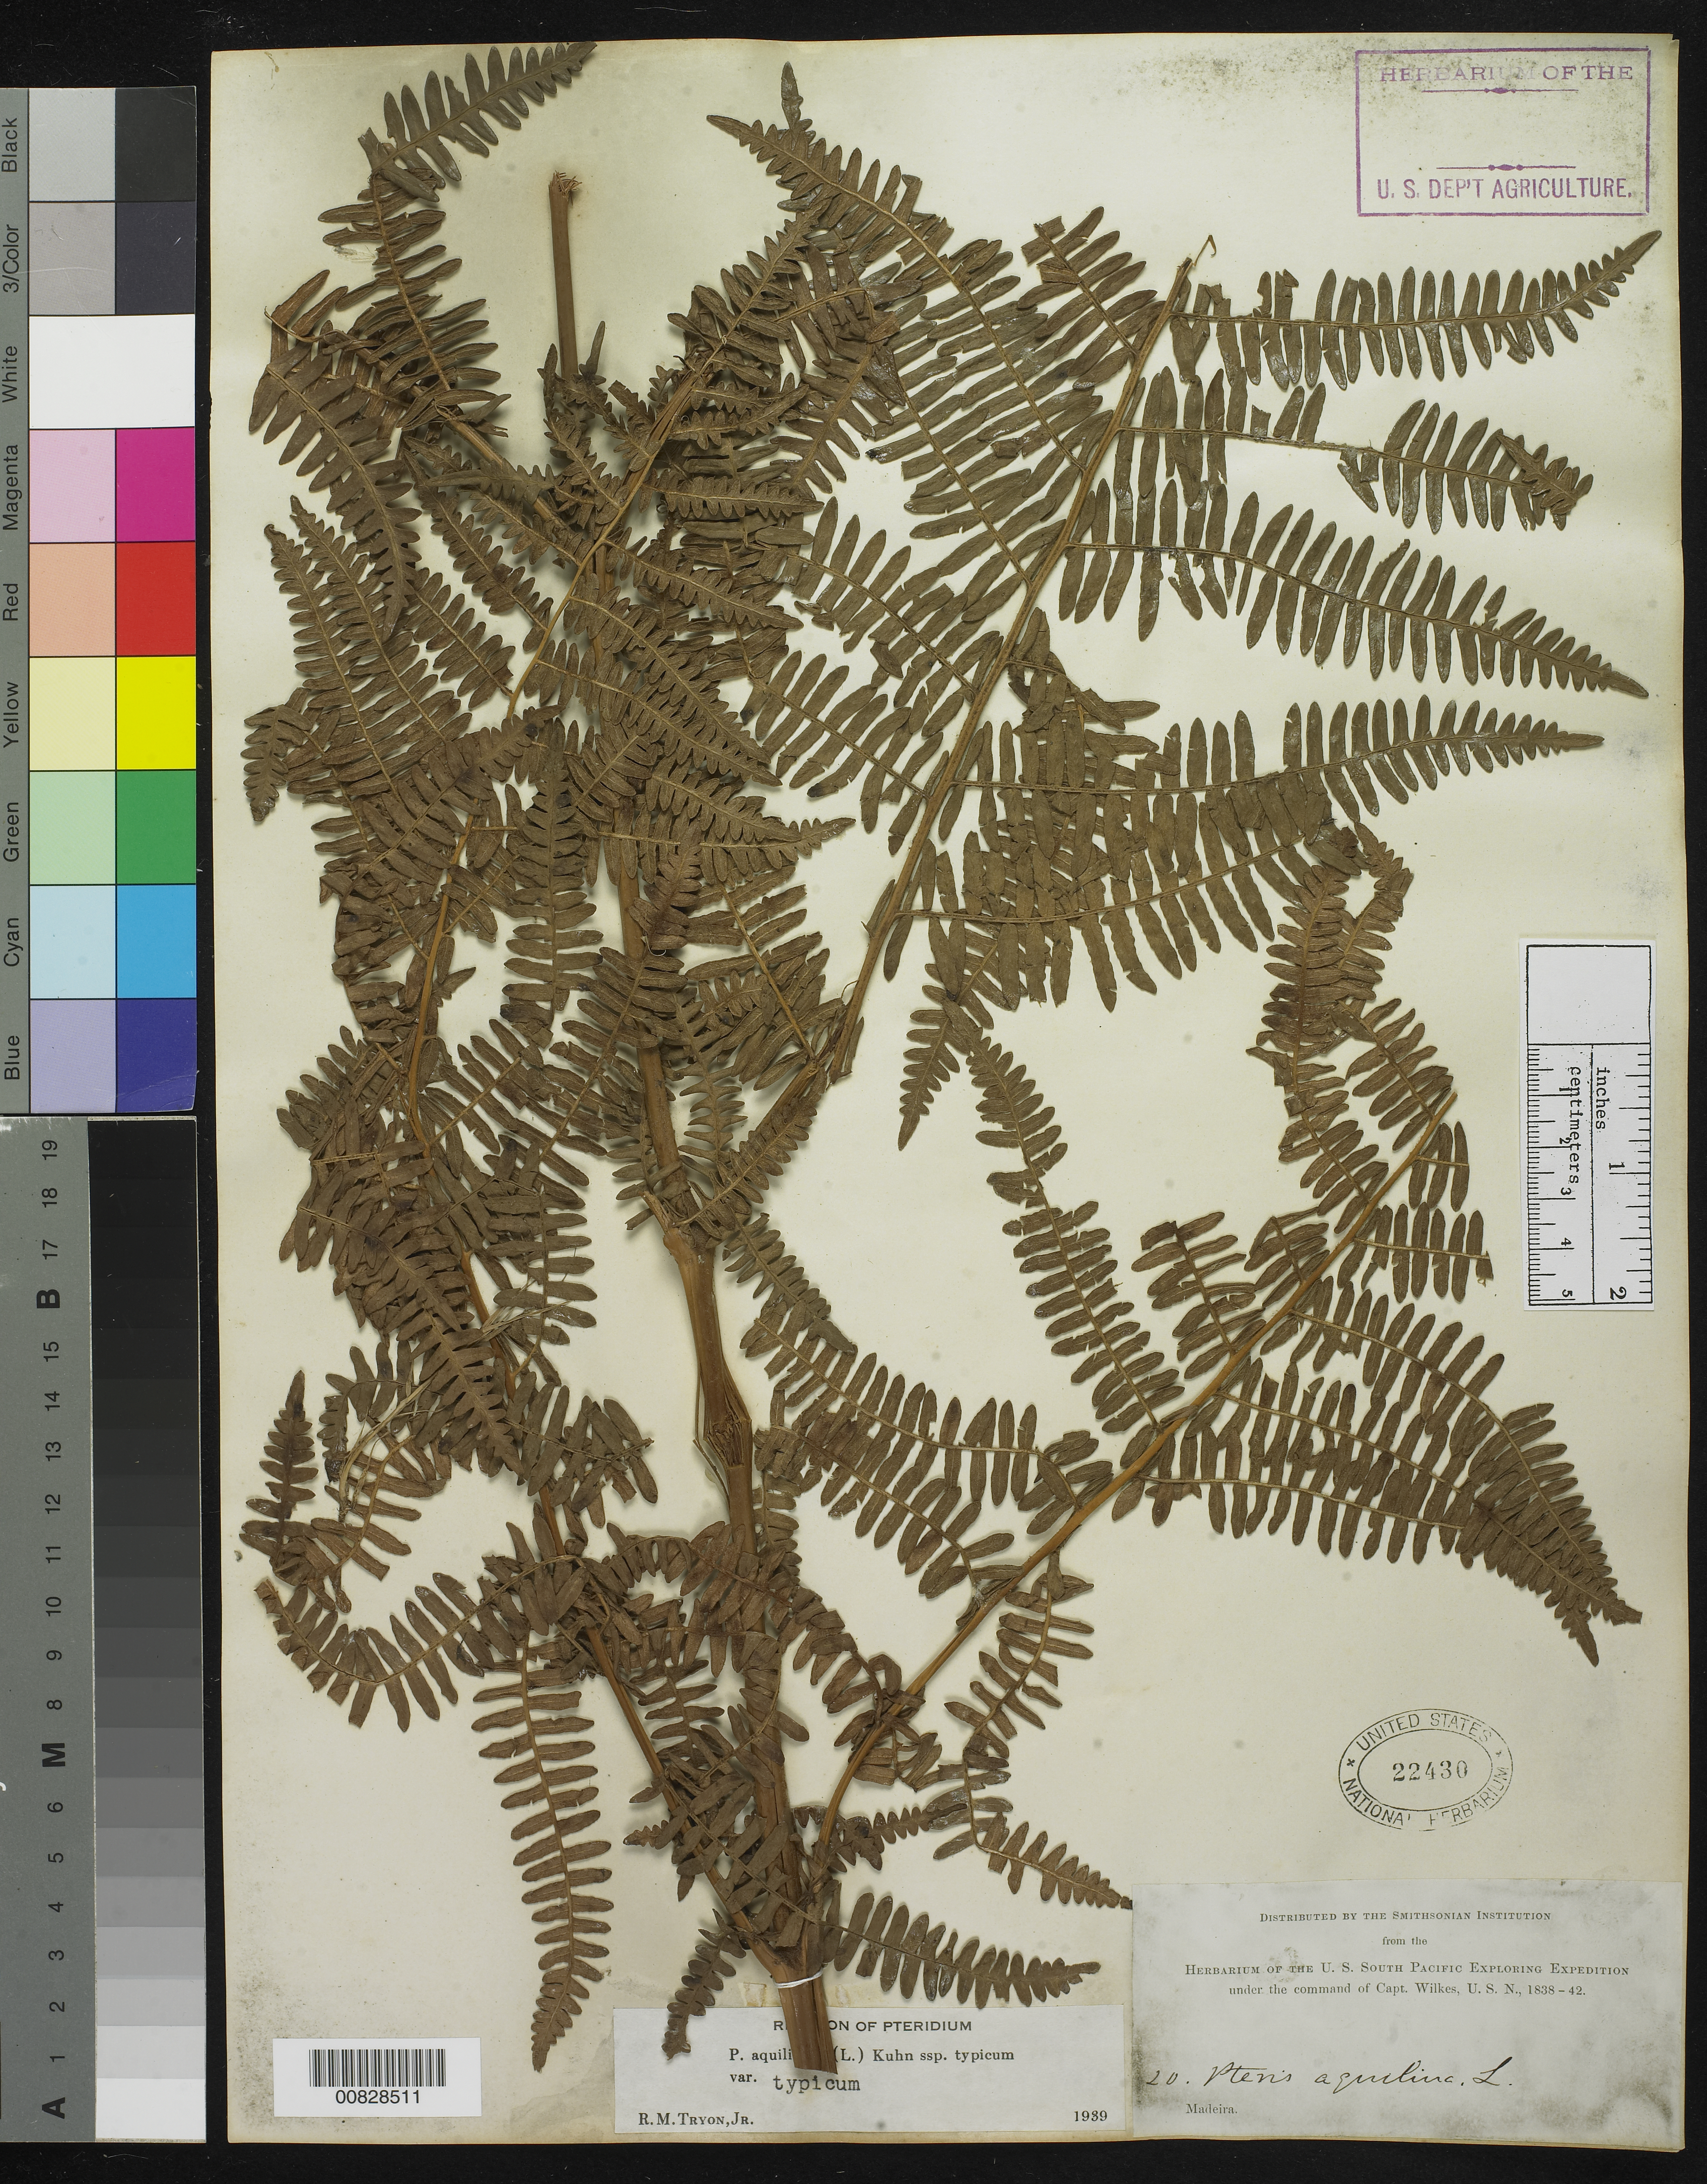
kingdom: Plantae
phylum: Tracheophyta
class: Polypodiopsida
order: Polypodiales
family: Dennstaedtiaceae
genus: Pteridium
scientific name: Pteridium aquilinum var. typicum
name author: R.M. Tryon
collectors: Wilkes Explor. Exped.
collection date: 1838/1842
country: Portugal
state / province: Madeira (Aut. Reg.)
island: Madeira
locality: Funchal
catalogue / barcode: US 22430